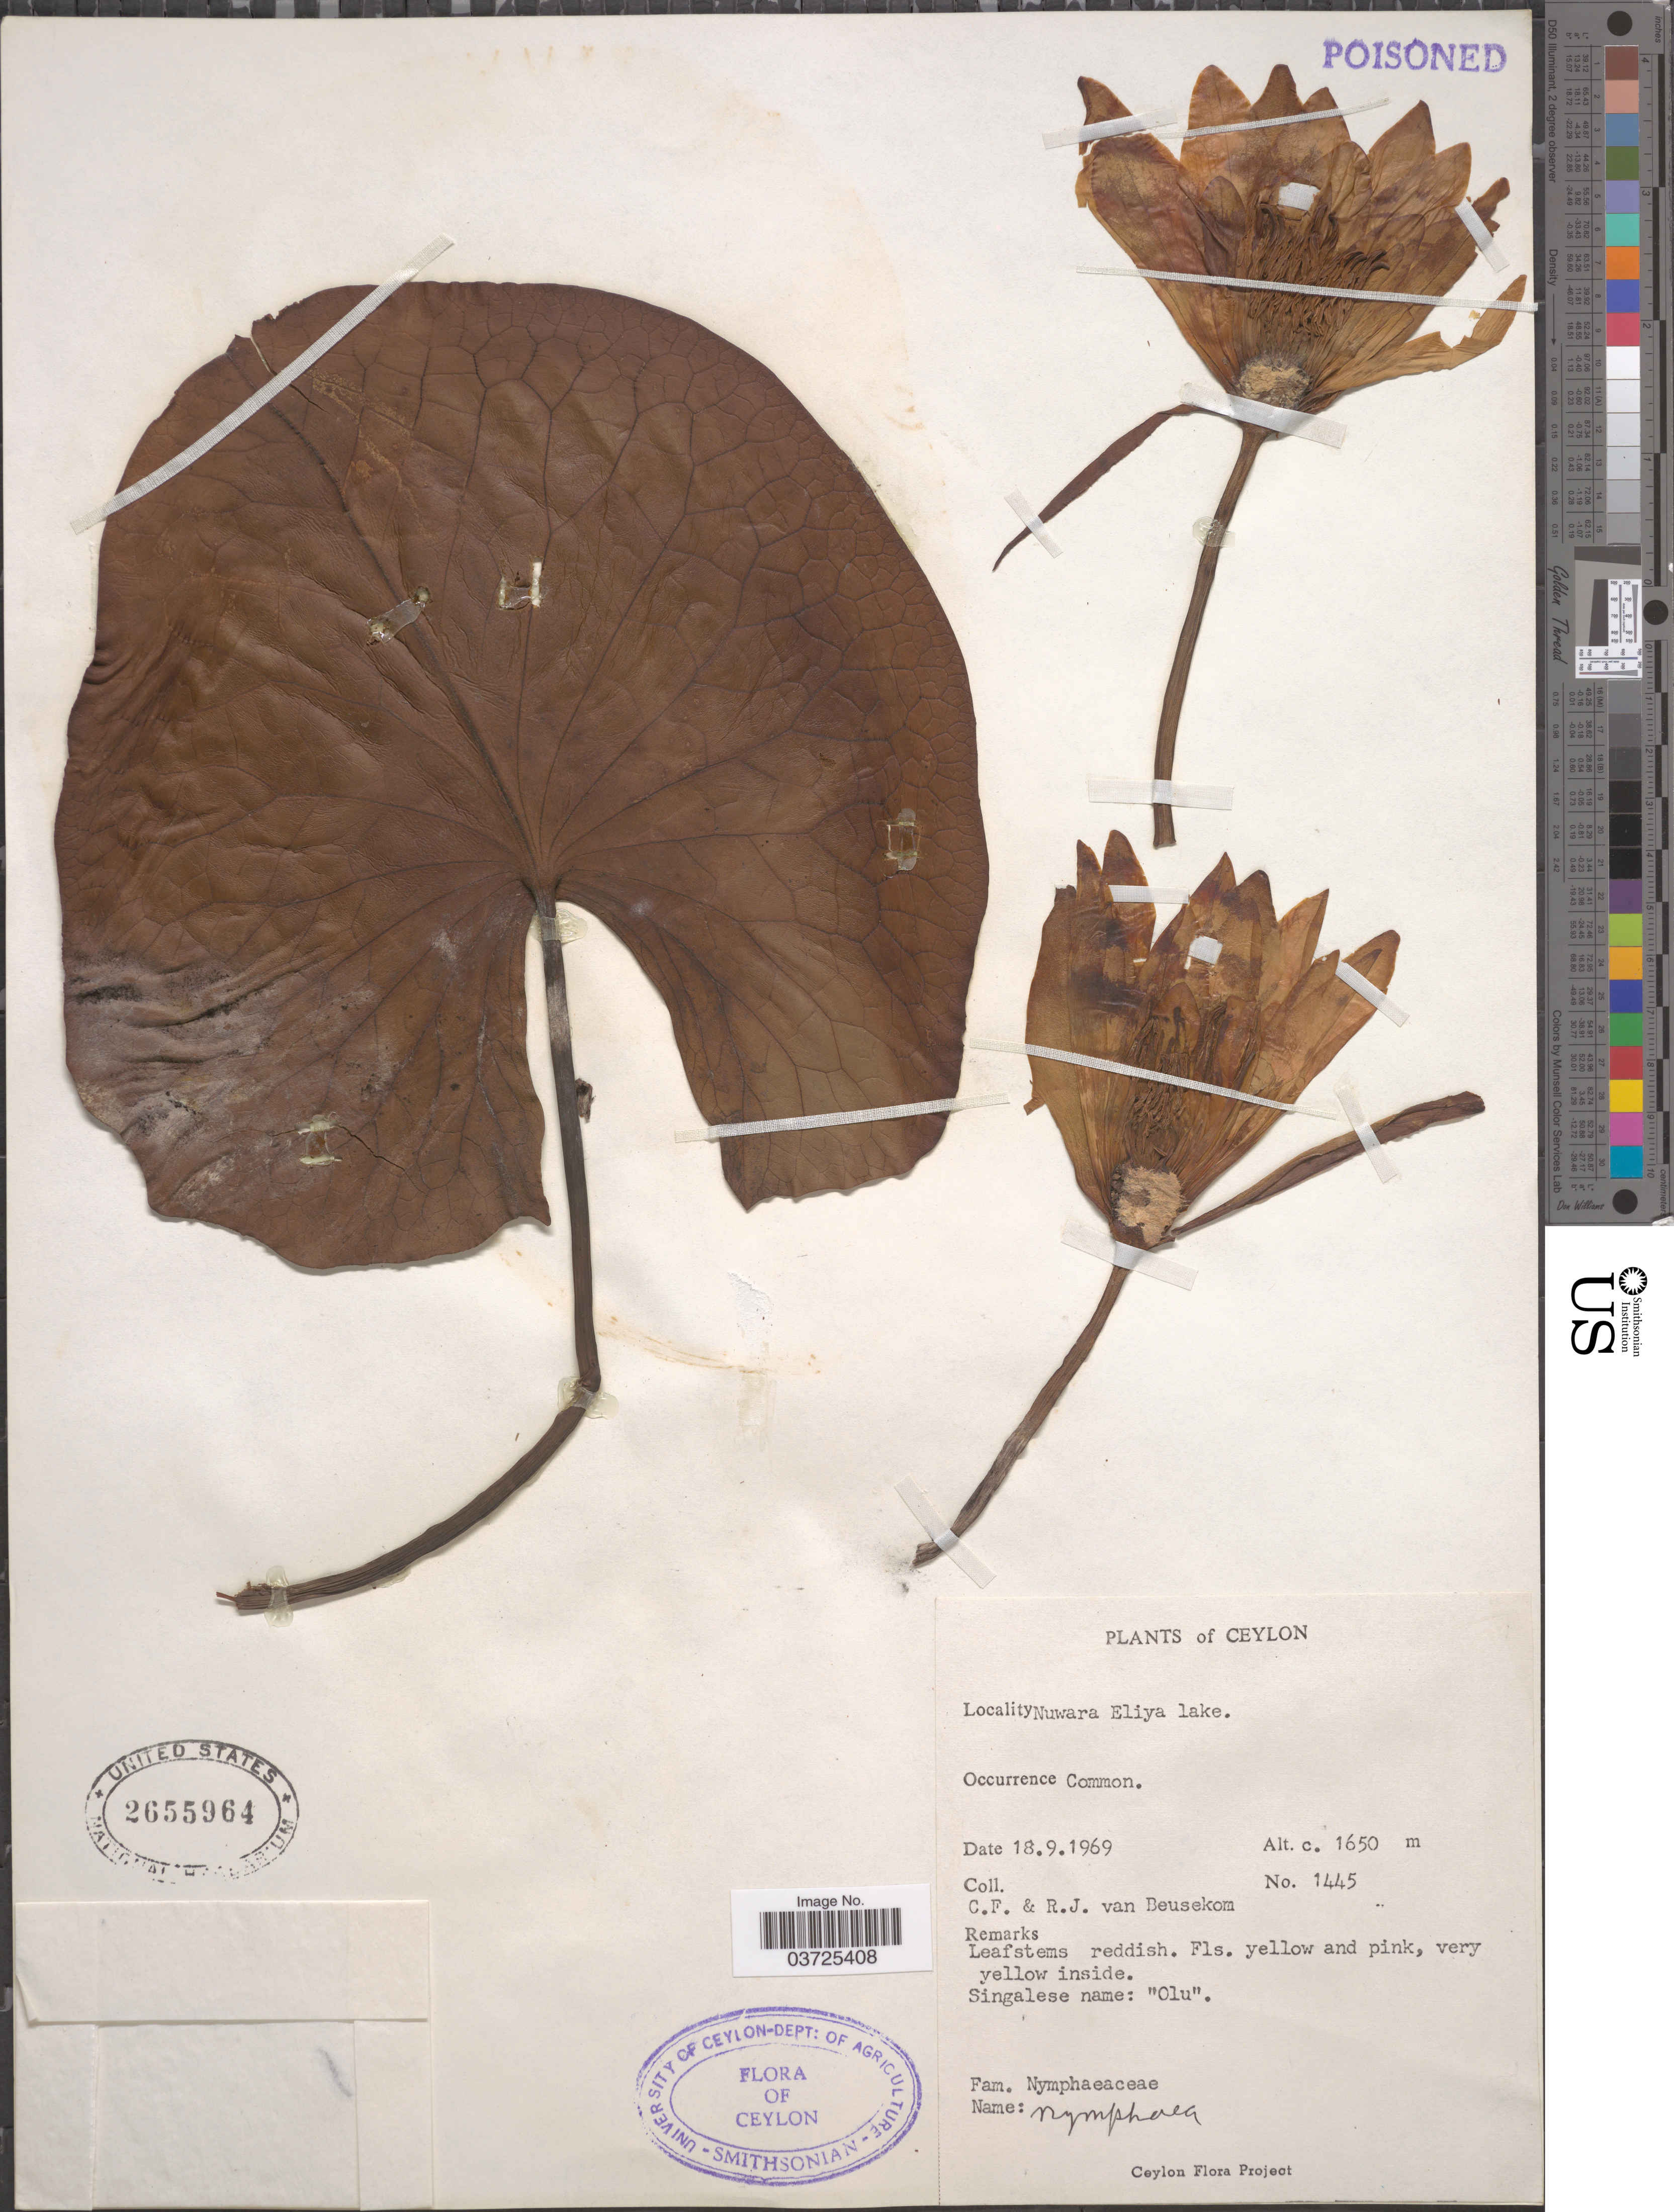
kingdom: Plantae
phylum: Tracheophyta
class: Magnoliopsida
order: Nymphaeales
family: Nymphaeaceae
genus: Nymphaea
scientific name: Nymphaea sp.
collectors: C. F. Beusekom & R. Van Beusekom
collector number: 1445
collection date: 1969-09-18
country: Sri Lanka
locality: Ceylon. Nuwara Eliya Lake.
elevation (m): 1650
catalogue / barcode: US 2655964